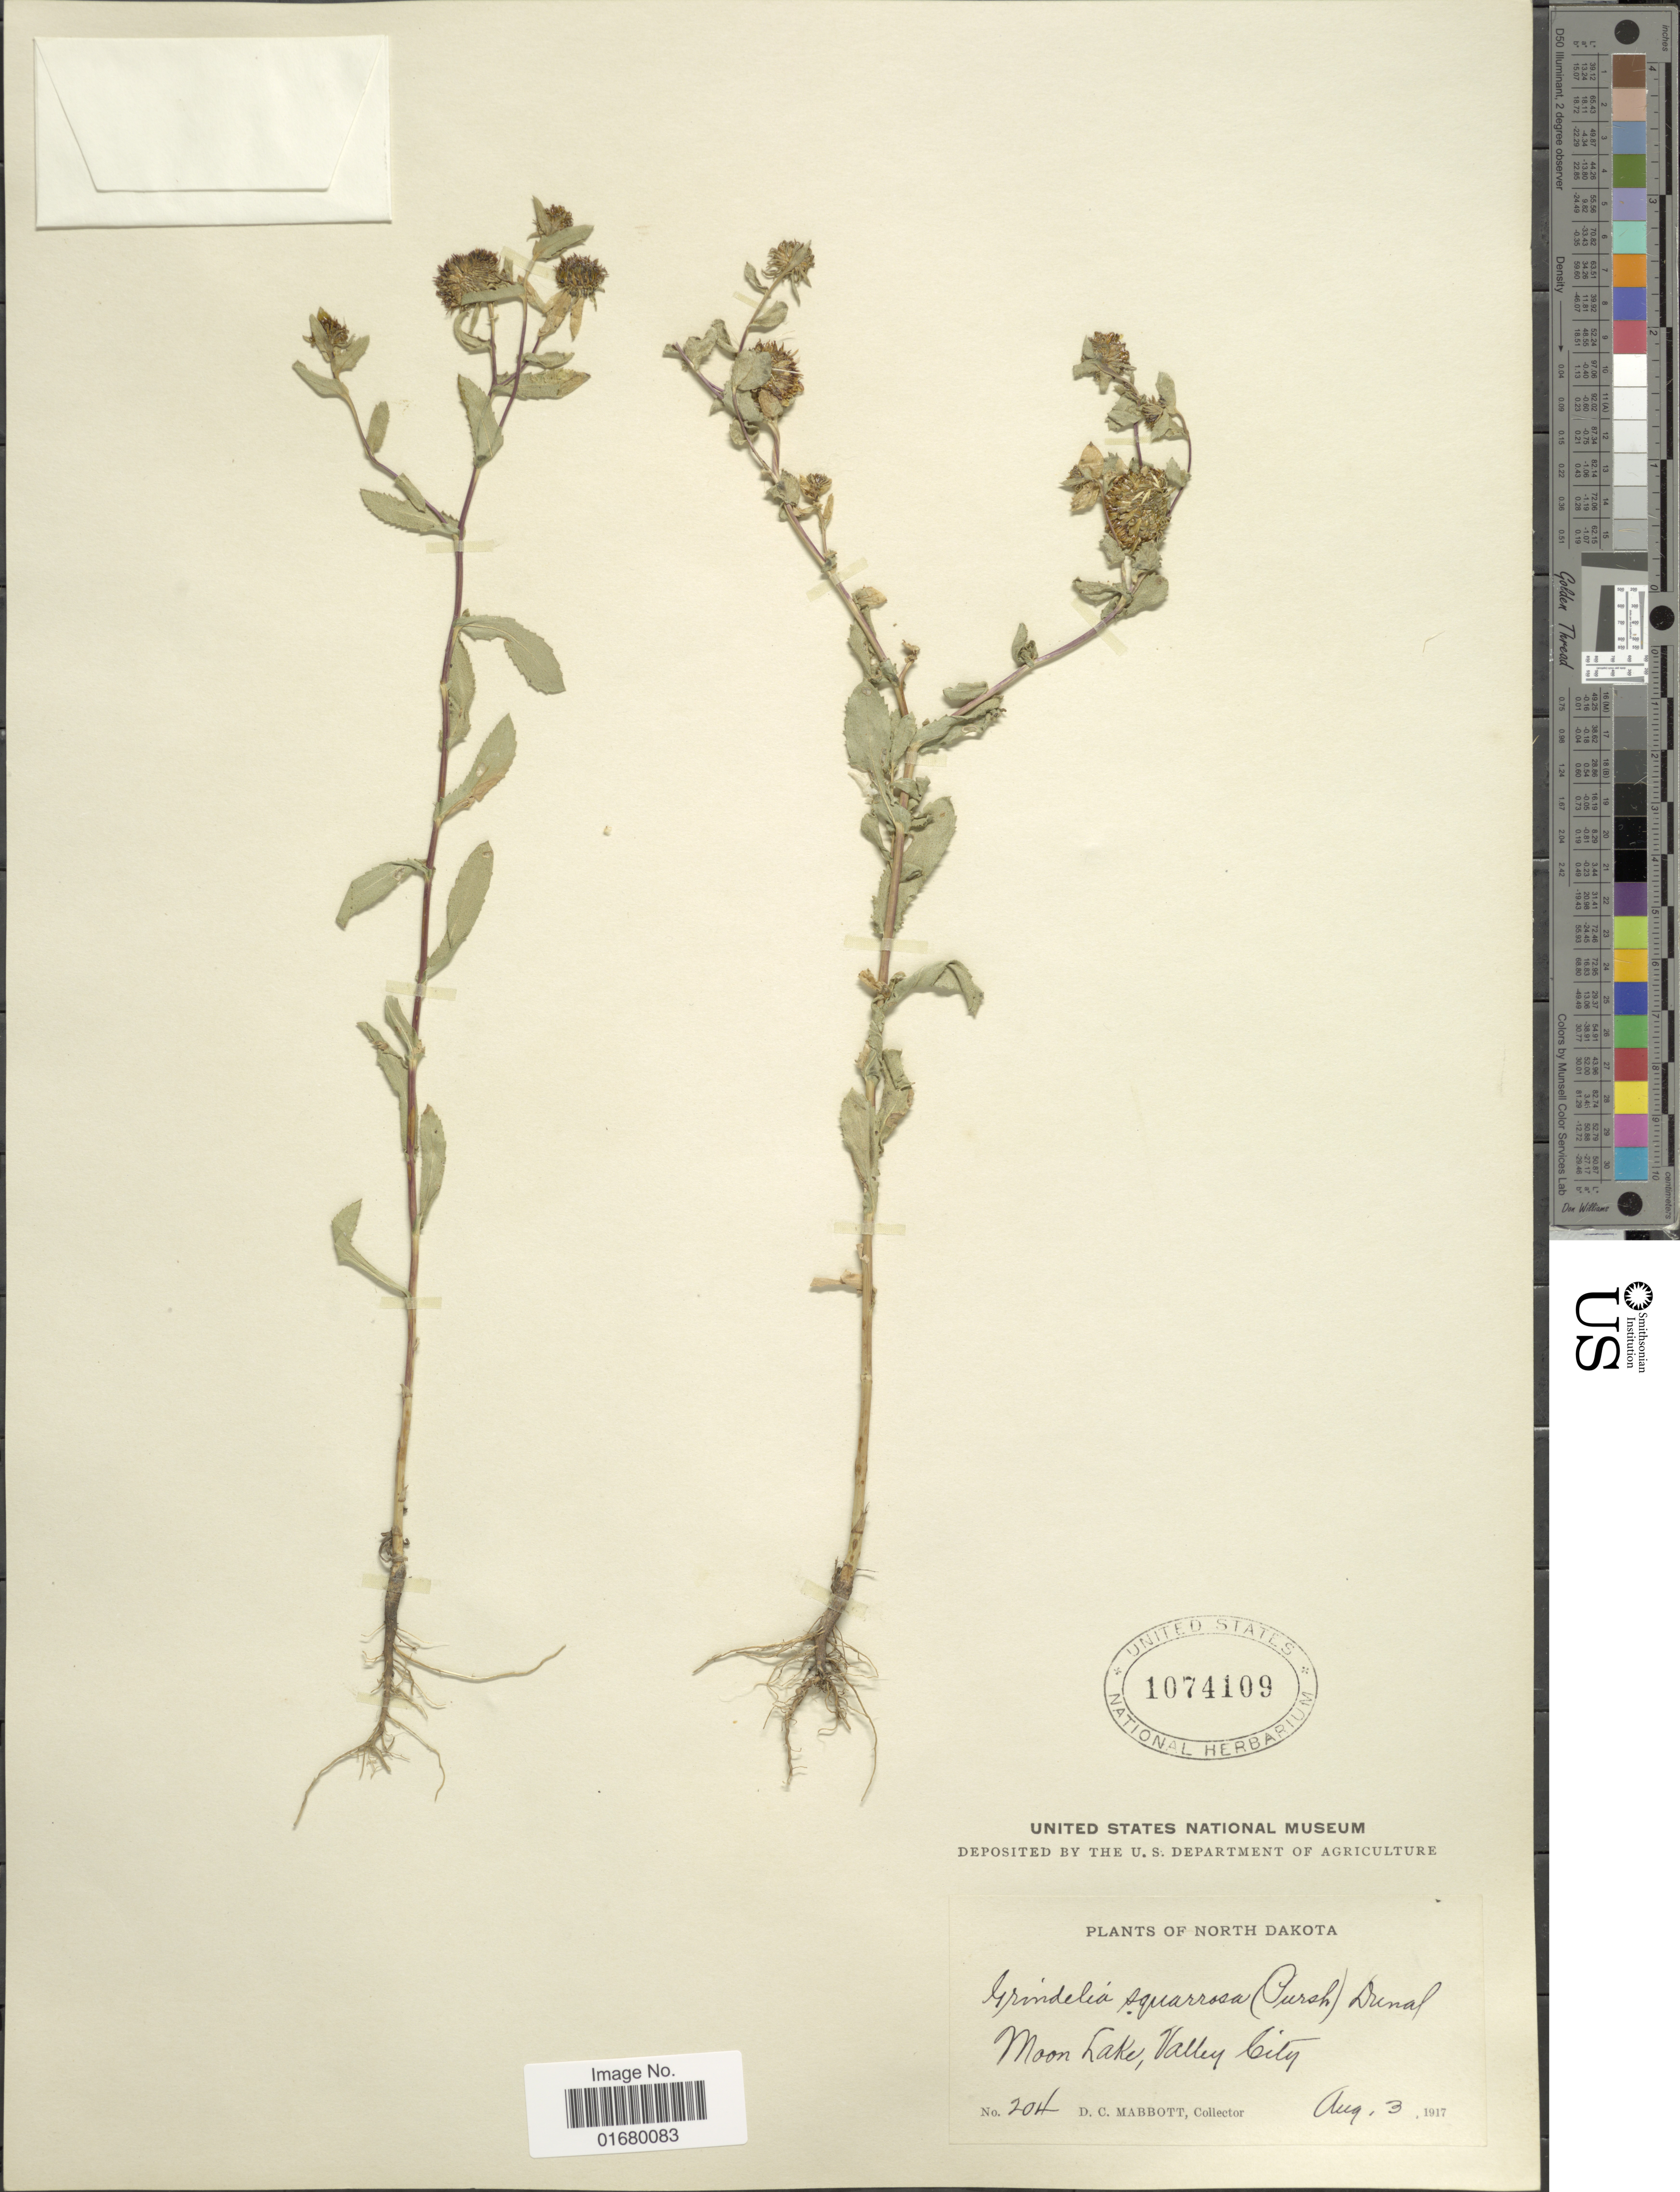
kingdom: Plantae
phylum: Tracheophyta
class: Magnoliopsida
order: Asterales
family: Asteraceae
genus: Grindelia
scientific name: Grindelia perennis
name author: A. Nelson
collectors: D. Mabbott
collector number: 204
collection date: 1917-08-03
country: United States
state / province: North Dakota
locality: Moon Lake, Valley City.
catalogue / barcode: US 1074109